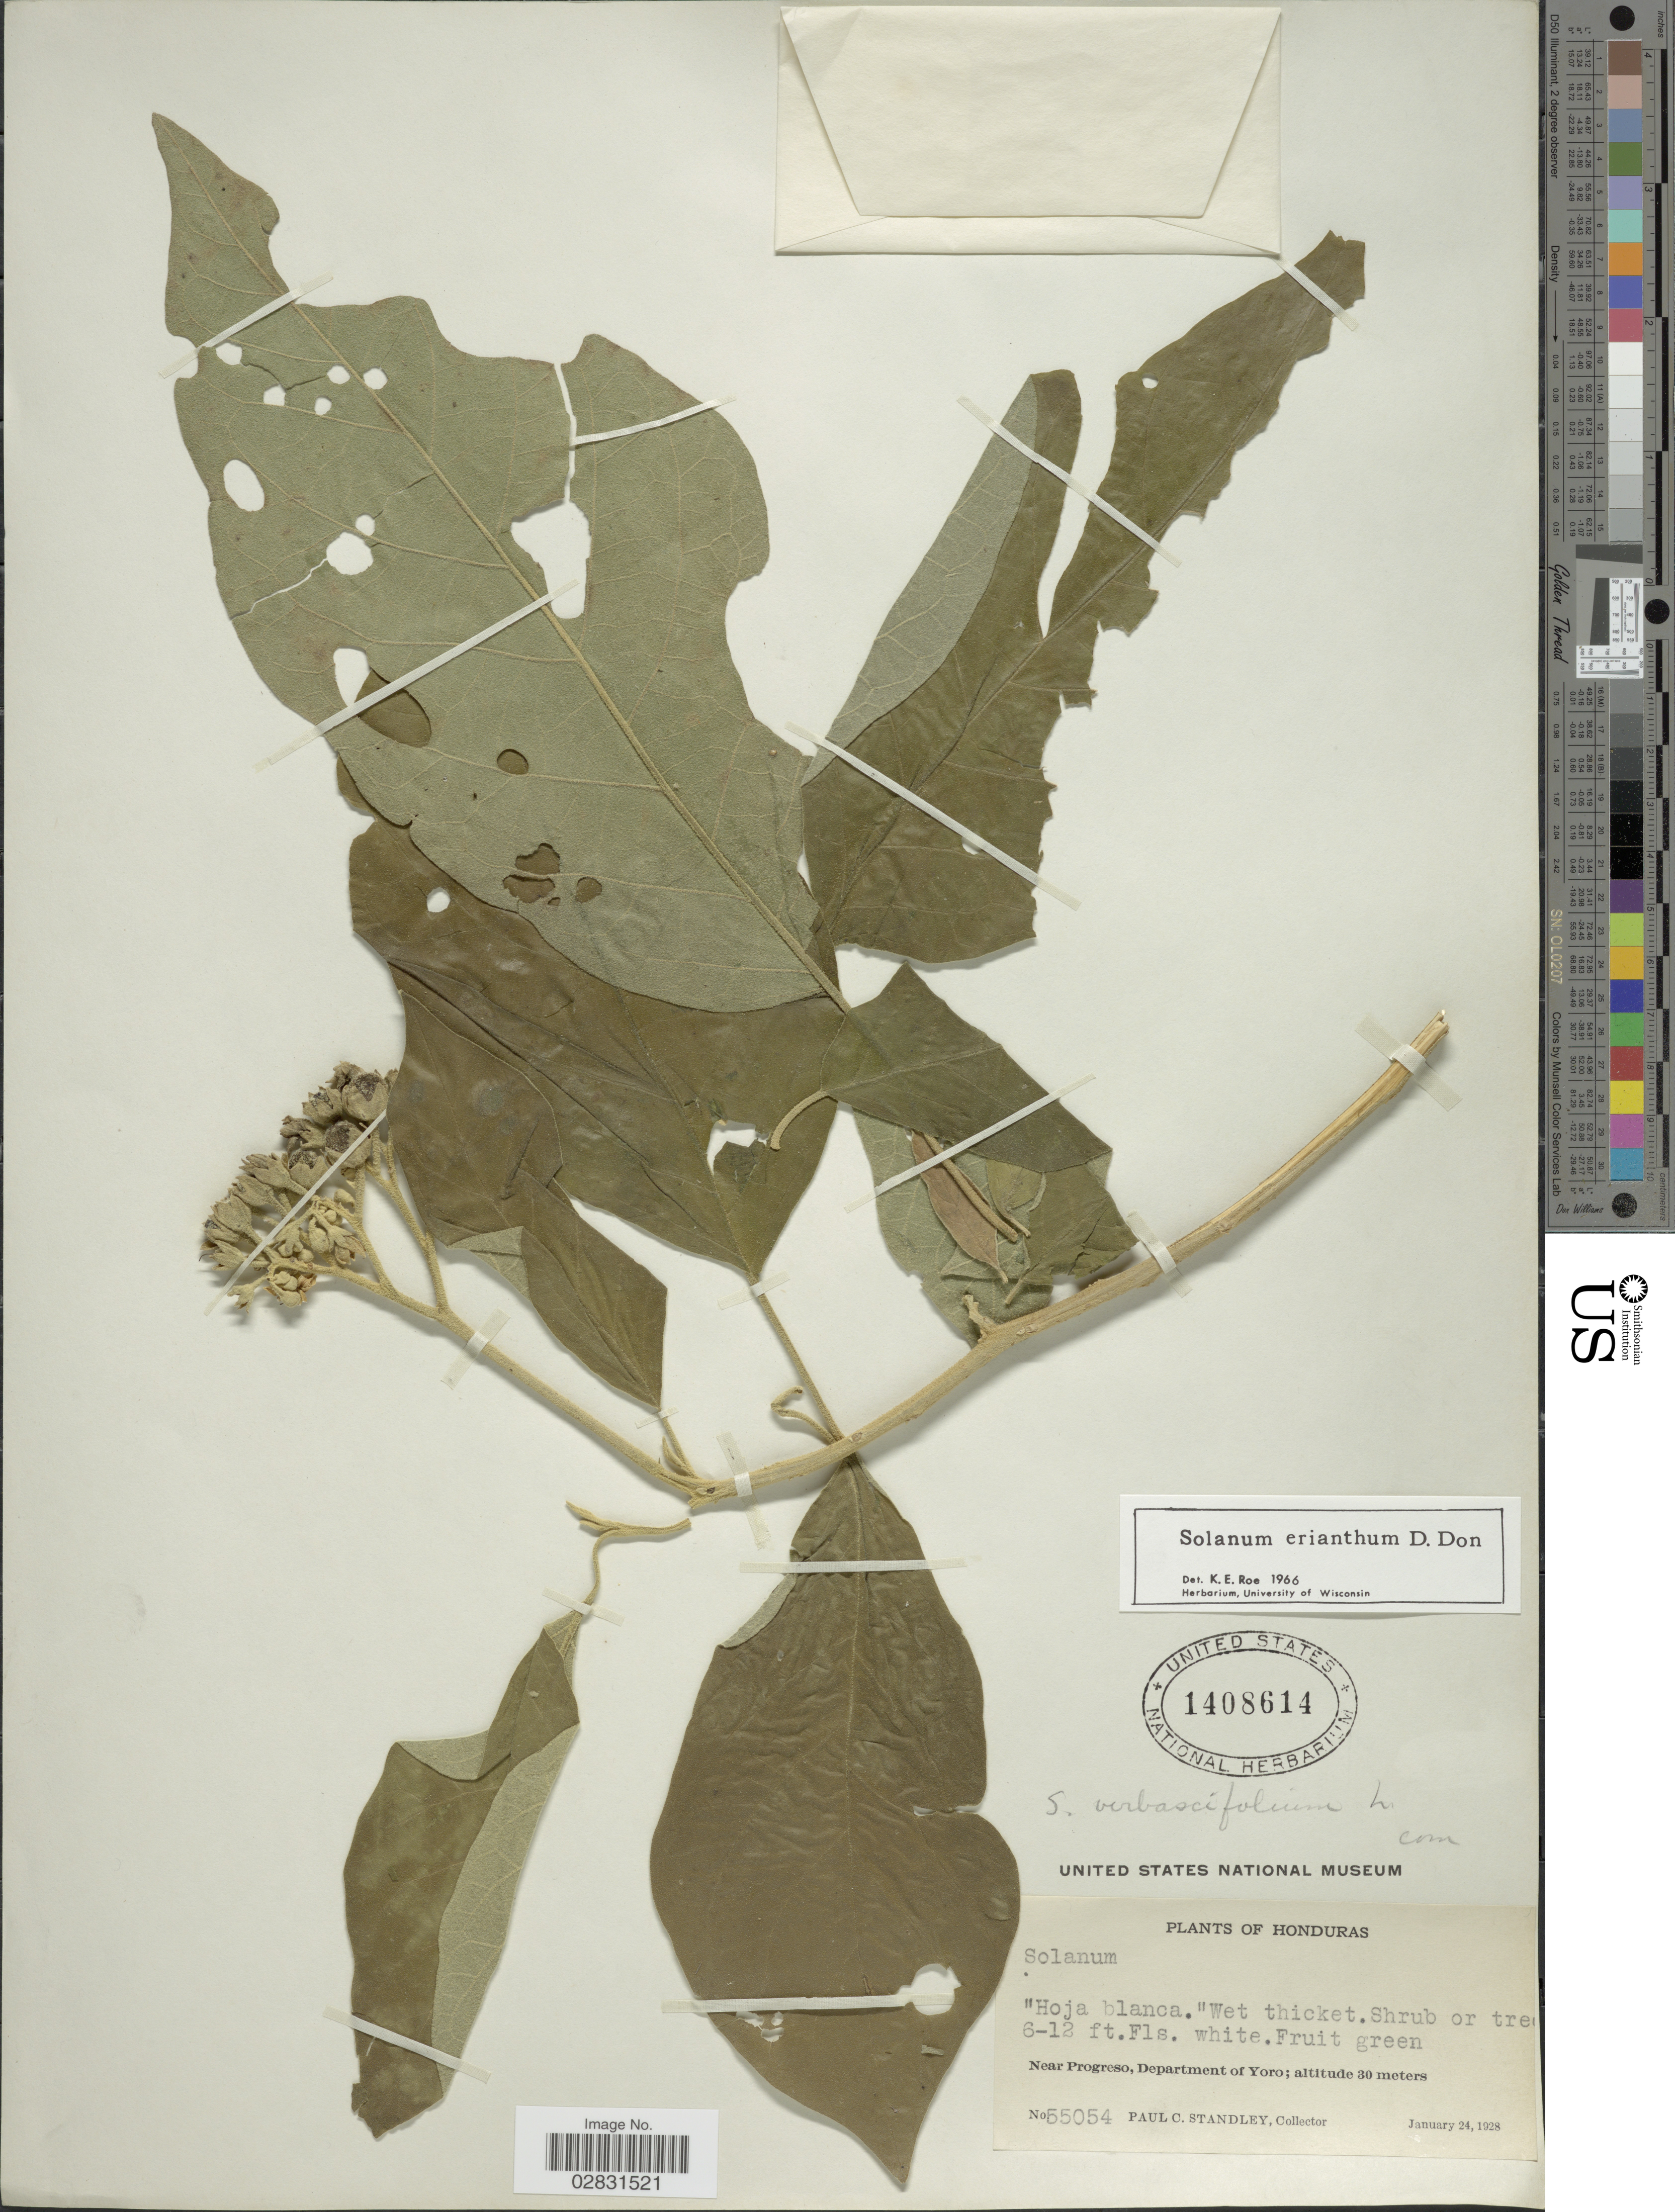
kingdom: Plantae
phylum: Tracheophyta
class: Magnoliopsida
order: Solanales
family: Solanaceae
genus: Solanum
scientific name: Solanum erianthum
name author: D. Don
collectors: P. C. Standley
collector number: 55054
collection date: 1928-01-24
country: Honduras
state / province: Yoro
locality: Near Progreso, Department of Yoro.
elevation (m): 30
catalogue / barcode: US 1408614